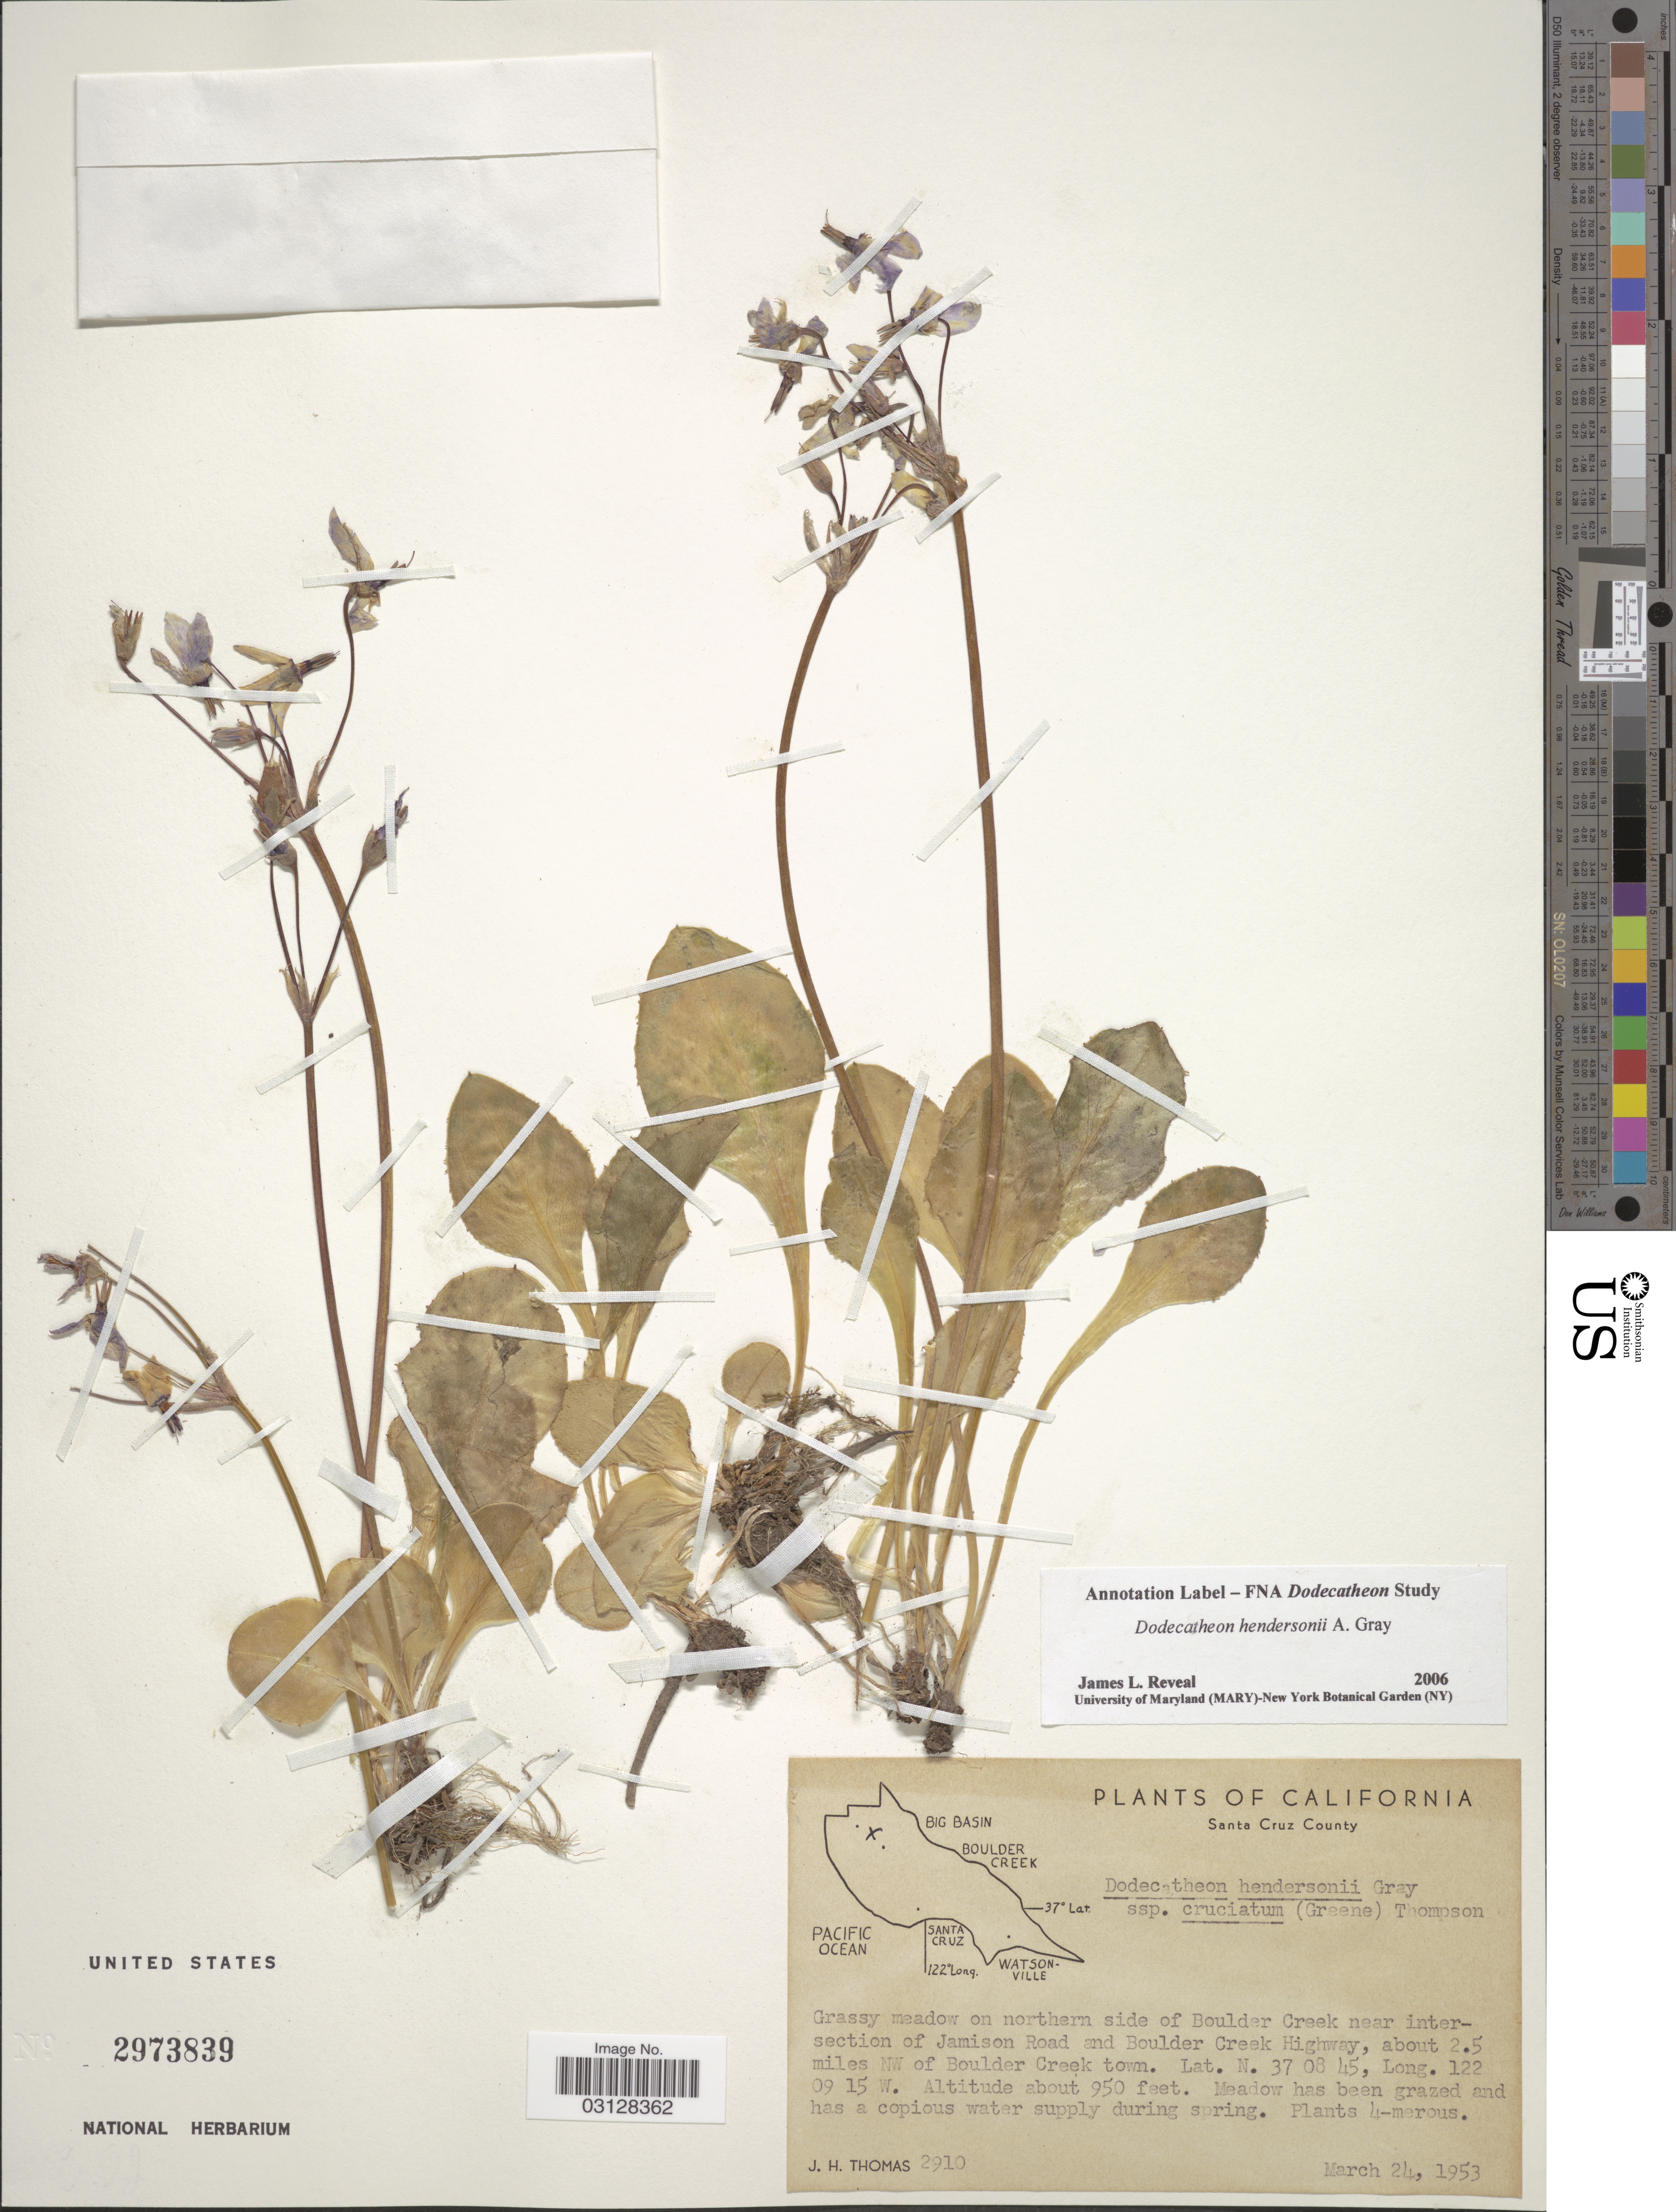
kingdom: Plantae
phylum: Tracheophyta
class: Magnoliopsida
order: Ericales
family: Primulaceae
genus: Dodecatheon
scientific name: Dodecatheon hendersonii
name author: A. Gray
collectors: J. H. Thomas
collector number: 2910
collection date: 1953-03-24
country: United States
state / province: California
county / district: Santa Cruz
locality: Santa Cruz County. Grassy meadow on northern side of Boulder Creek near intersection of Jamison Road and Boulder Creek Highway, about 2.5 miles NW of Boulder Creek town.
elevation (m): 290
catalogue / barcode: US 2973839